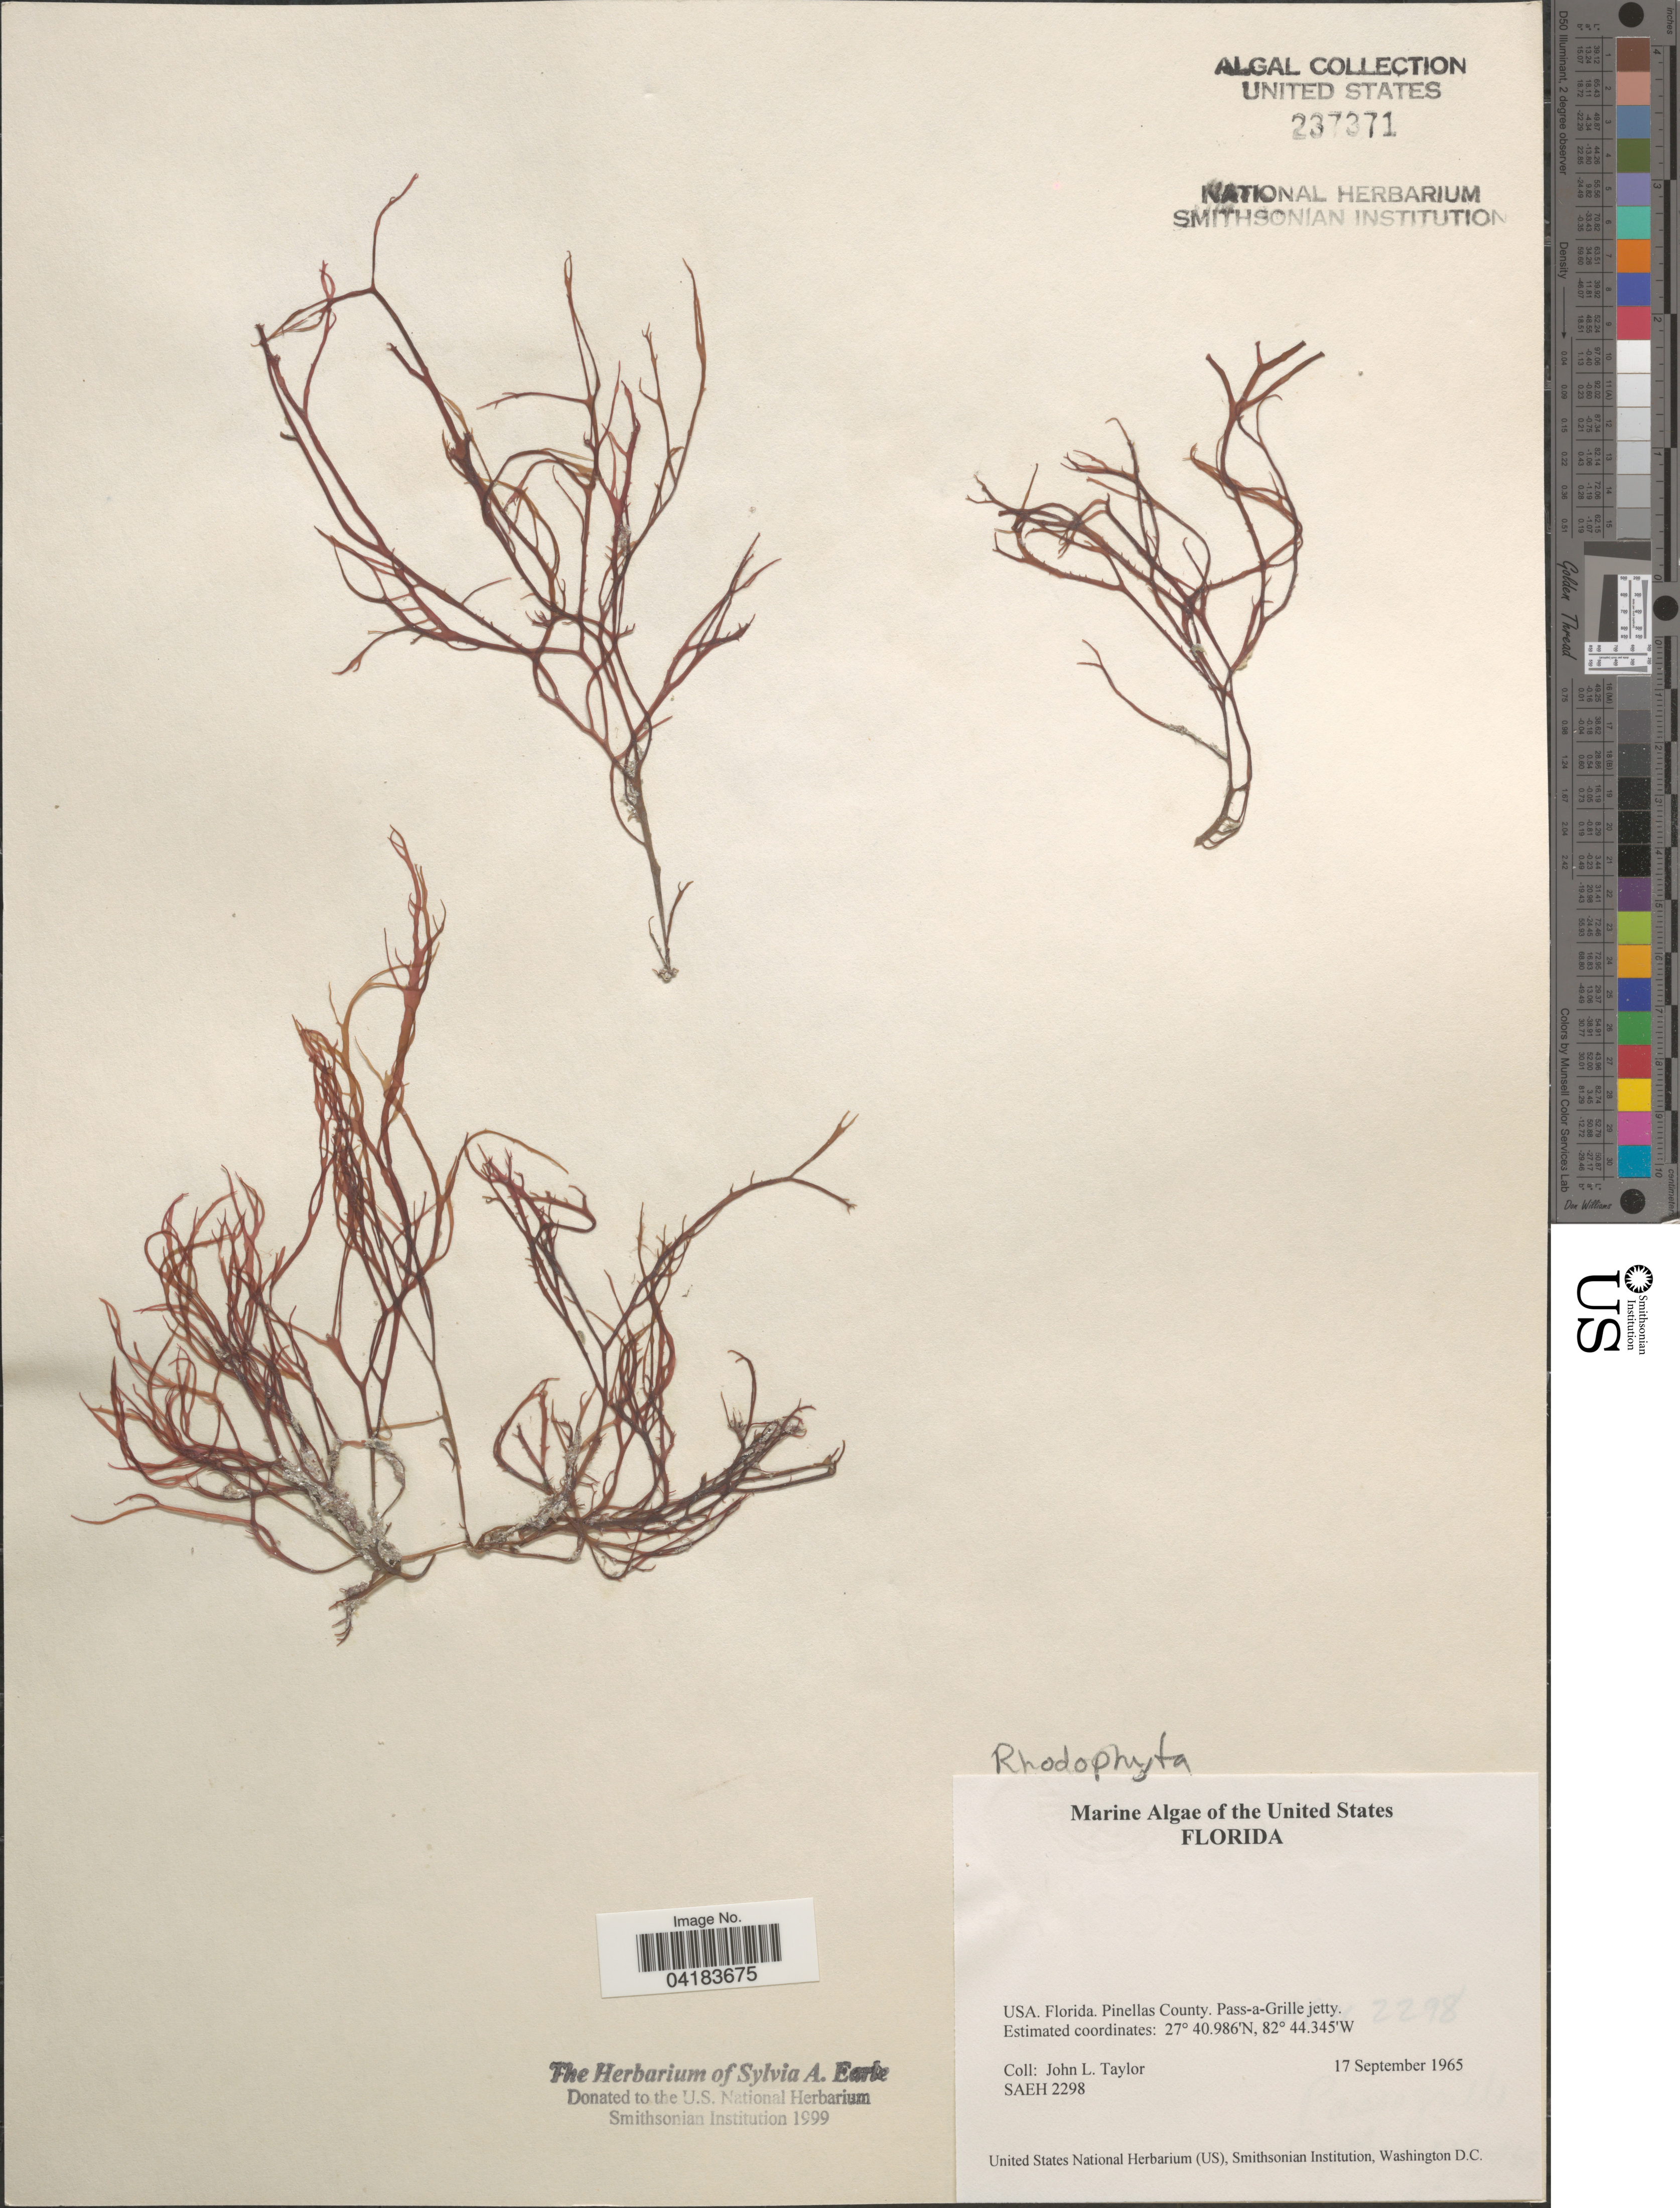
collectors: J. L. Taylor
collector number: SAEH2298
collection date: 1965-09-17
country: United States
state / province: Florida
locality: Pinellas County. Pass-a-Grille jetty.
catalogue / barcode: US 237371